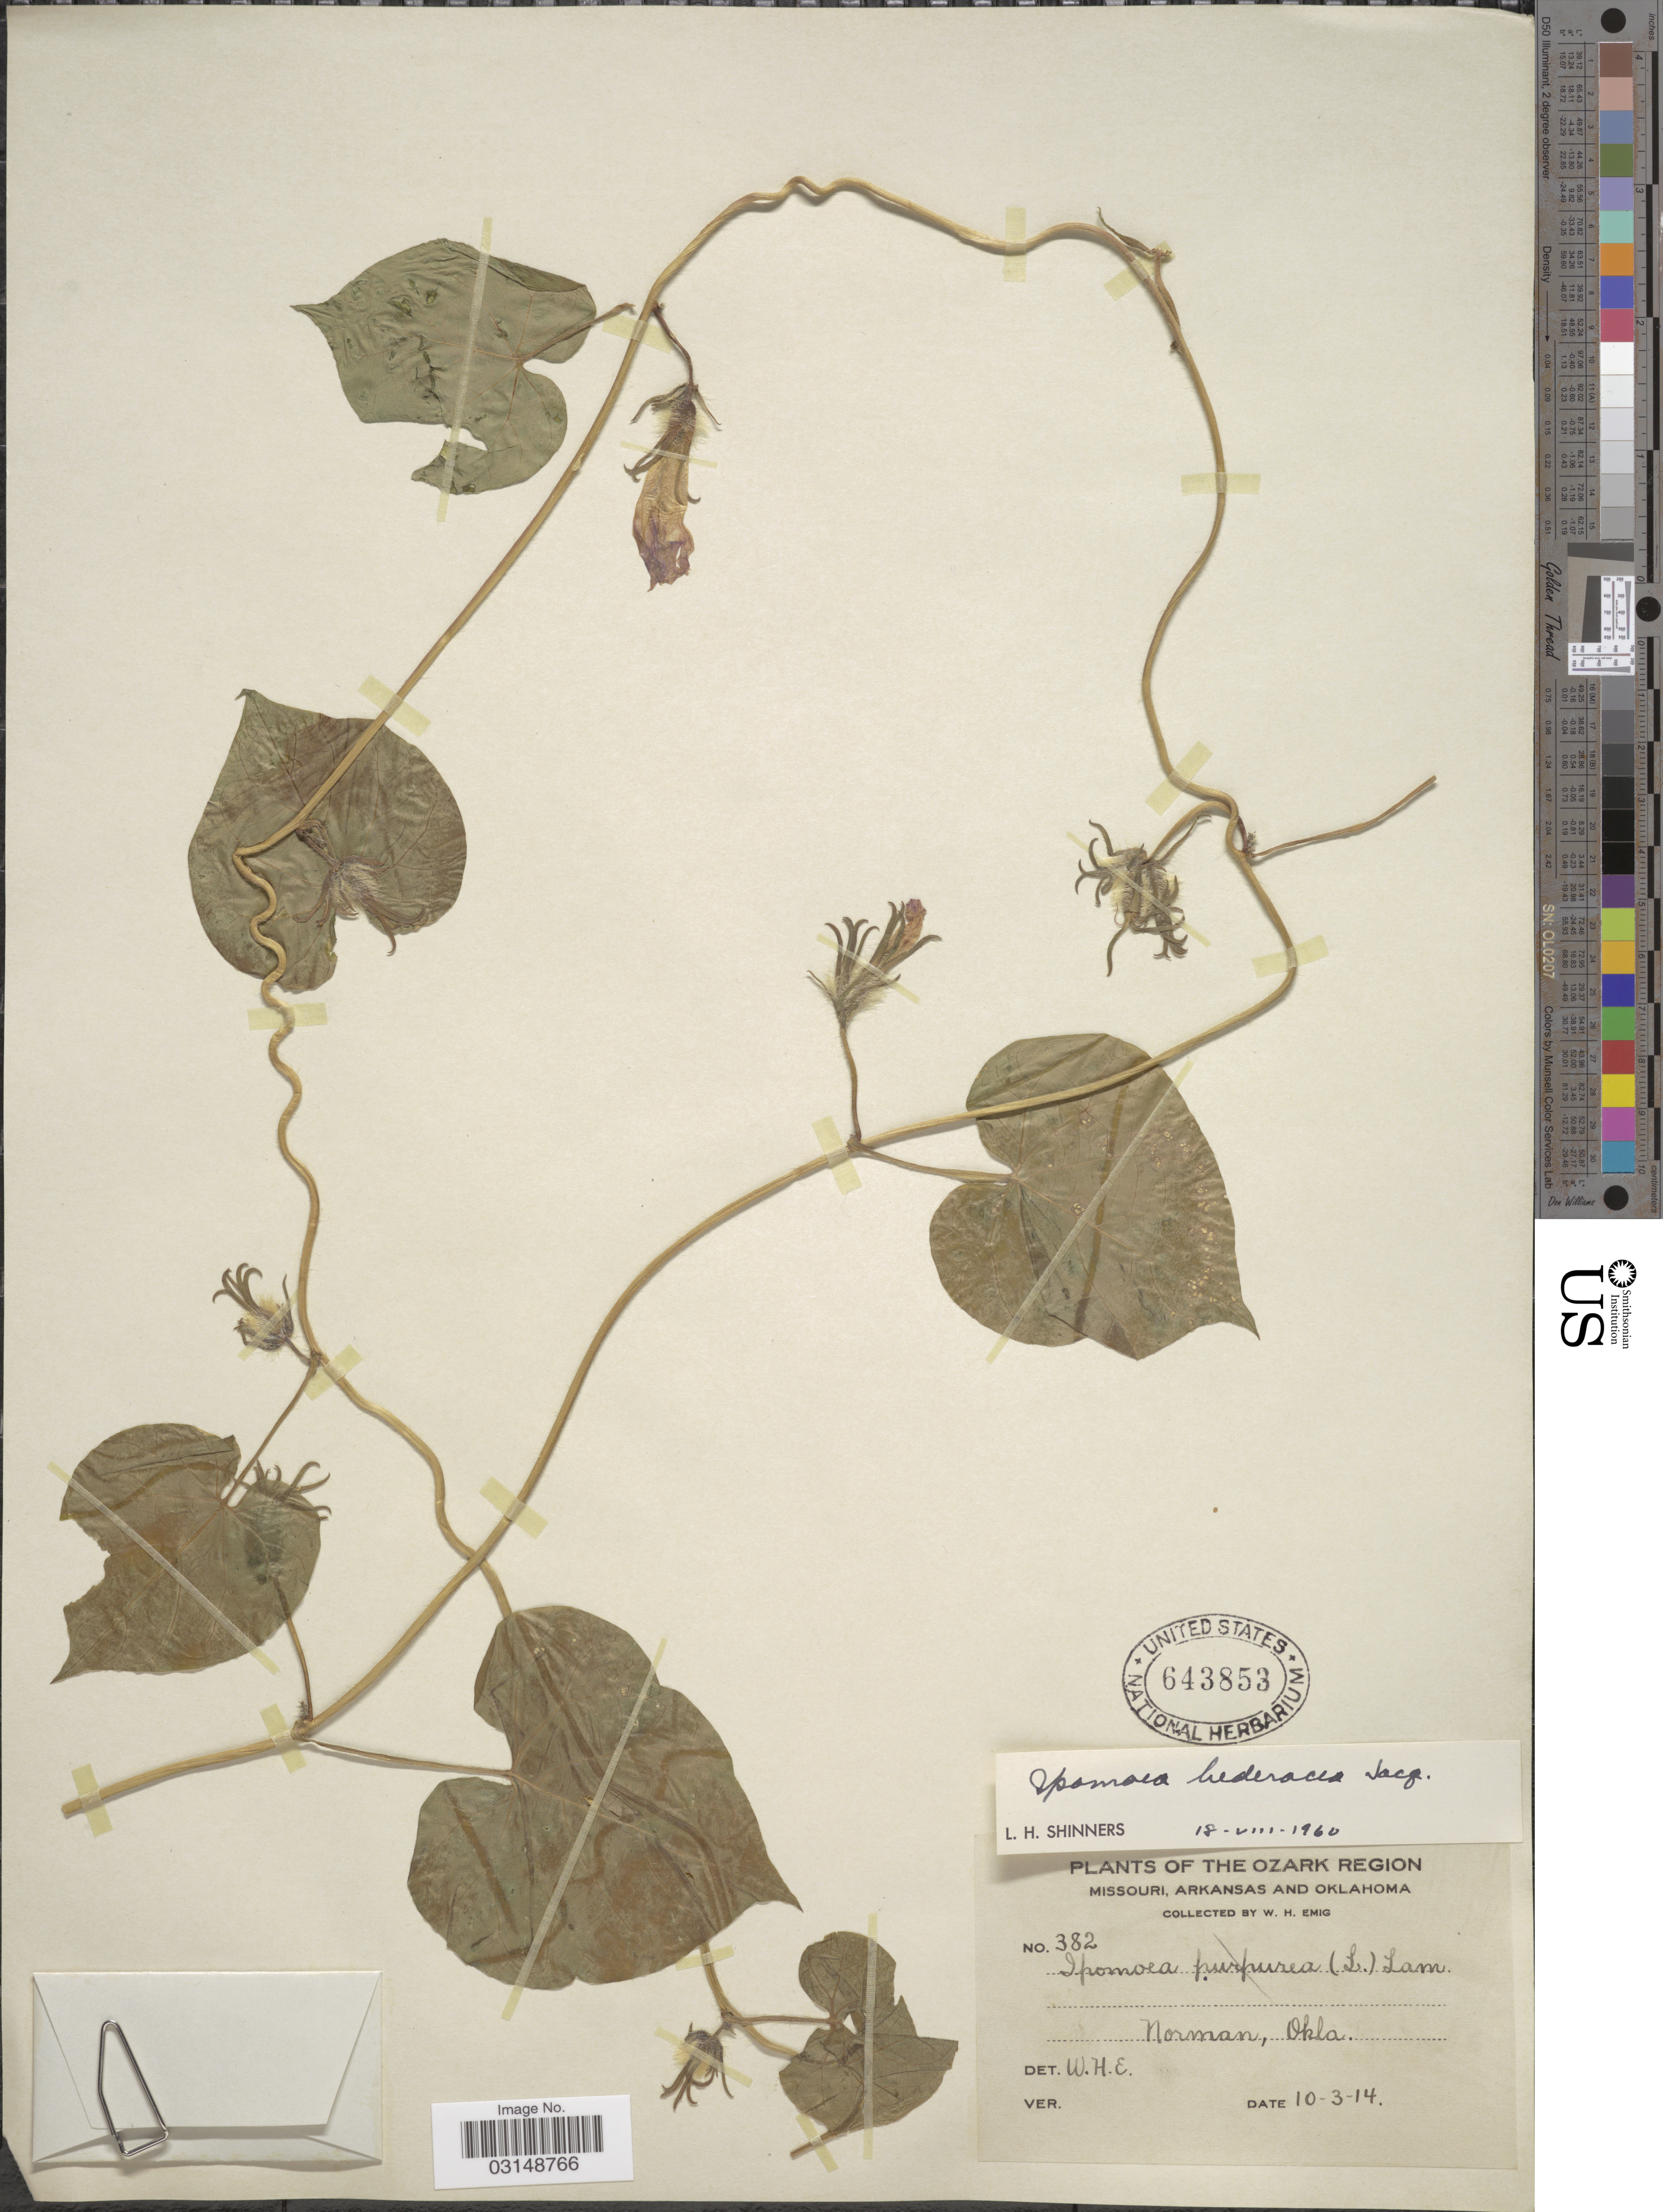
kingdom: Plantae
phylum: Tracheophyta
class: Magnoliopsida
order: Solanales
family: Convolvulaceae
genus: Ipomoea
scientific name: Ipomoea hederacea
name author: Jacq.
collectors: W. H. Emig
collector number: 382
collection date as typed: Transcribed d/m/y: 3/10/14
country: United States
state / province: Oklahoma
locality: Ozark Region. Norman.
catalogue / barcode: US 643853